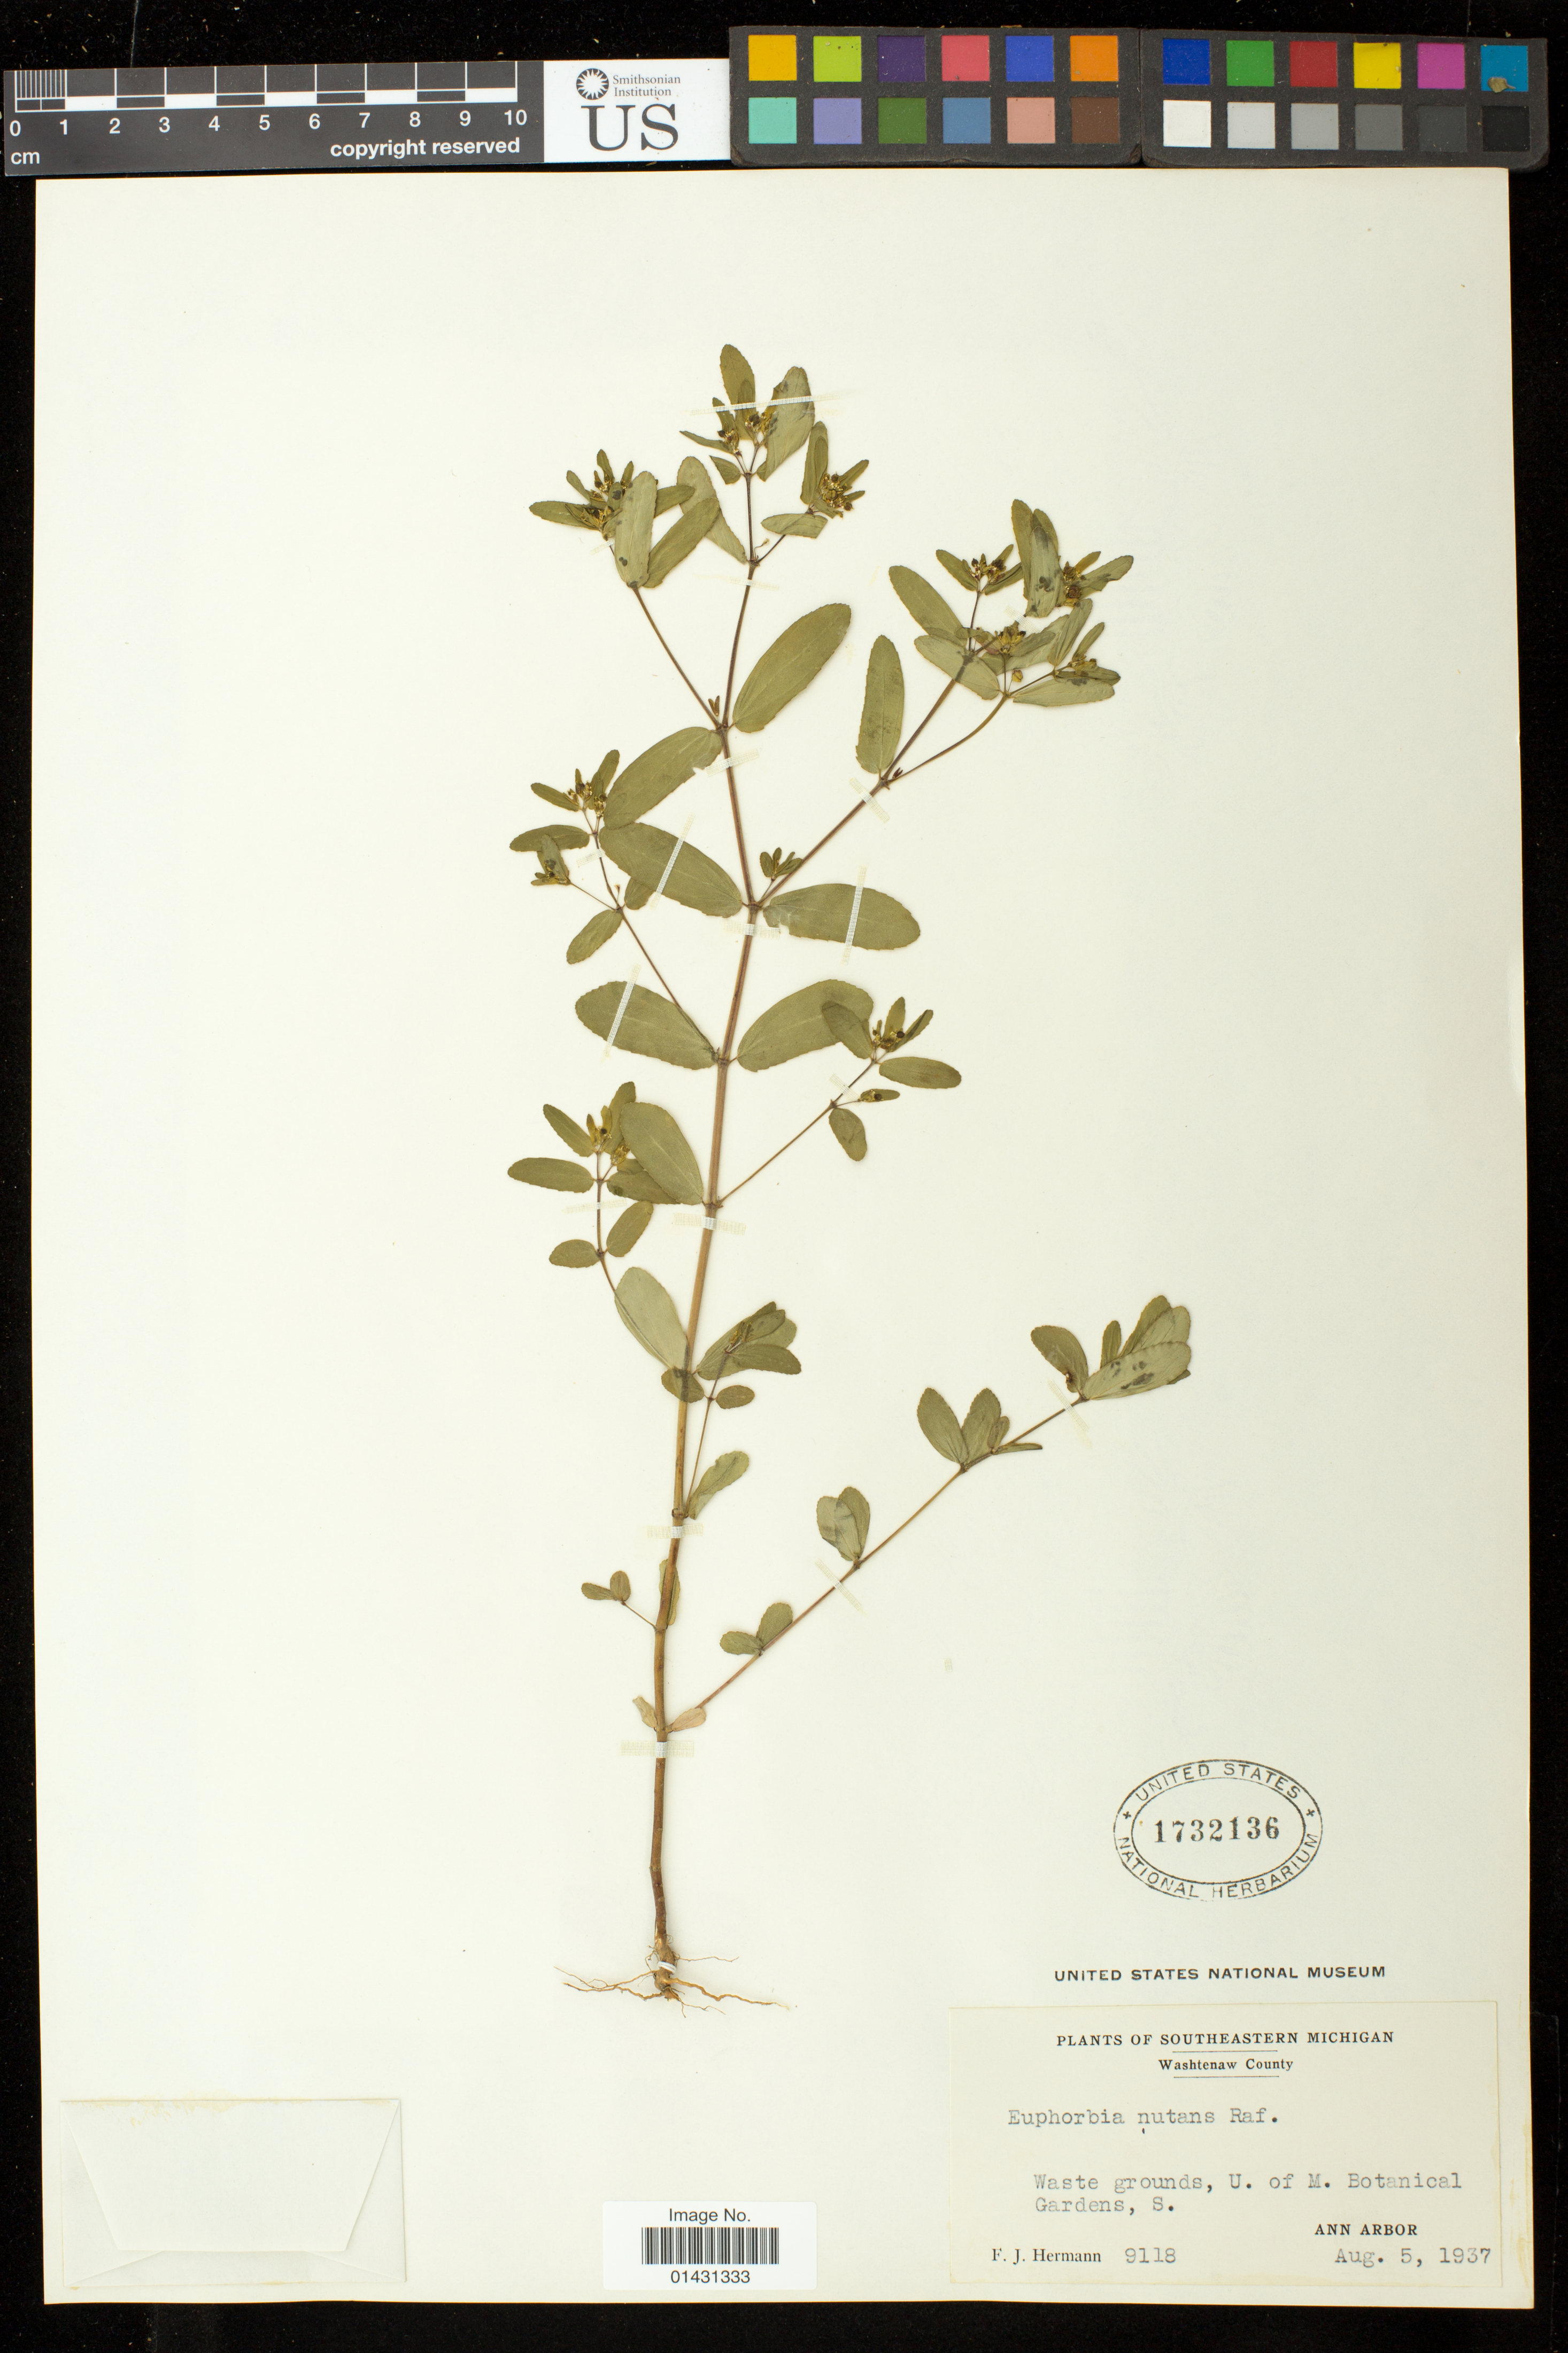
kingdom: Plantae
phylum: Tracheophyta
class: Magnoliopsida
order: Malpighiales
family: Euphorbiaceae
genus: Euphorbia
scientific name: Euphorbia maculata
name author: L.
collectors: F. J. Hermann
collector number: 9118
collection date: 1937-08-05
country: United States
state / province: Michigan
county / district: Washtenaw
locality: Ann Arbor. U. of M. Botanical Gardens, S.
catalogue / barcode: US 1732136